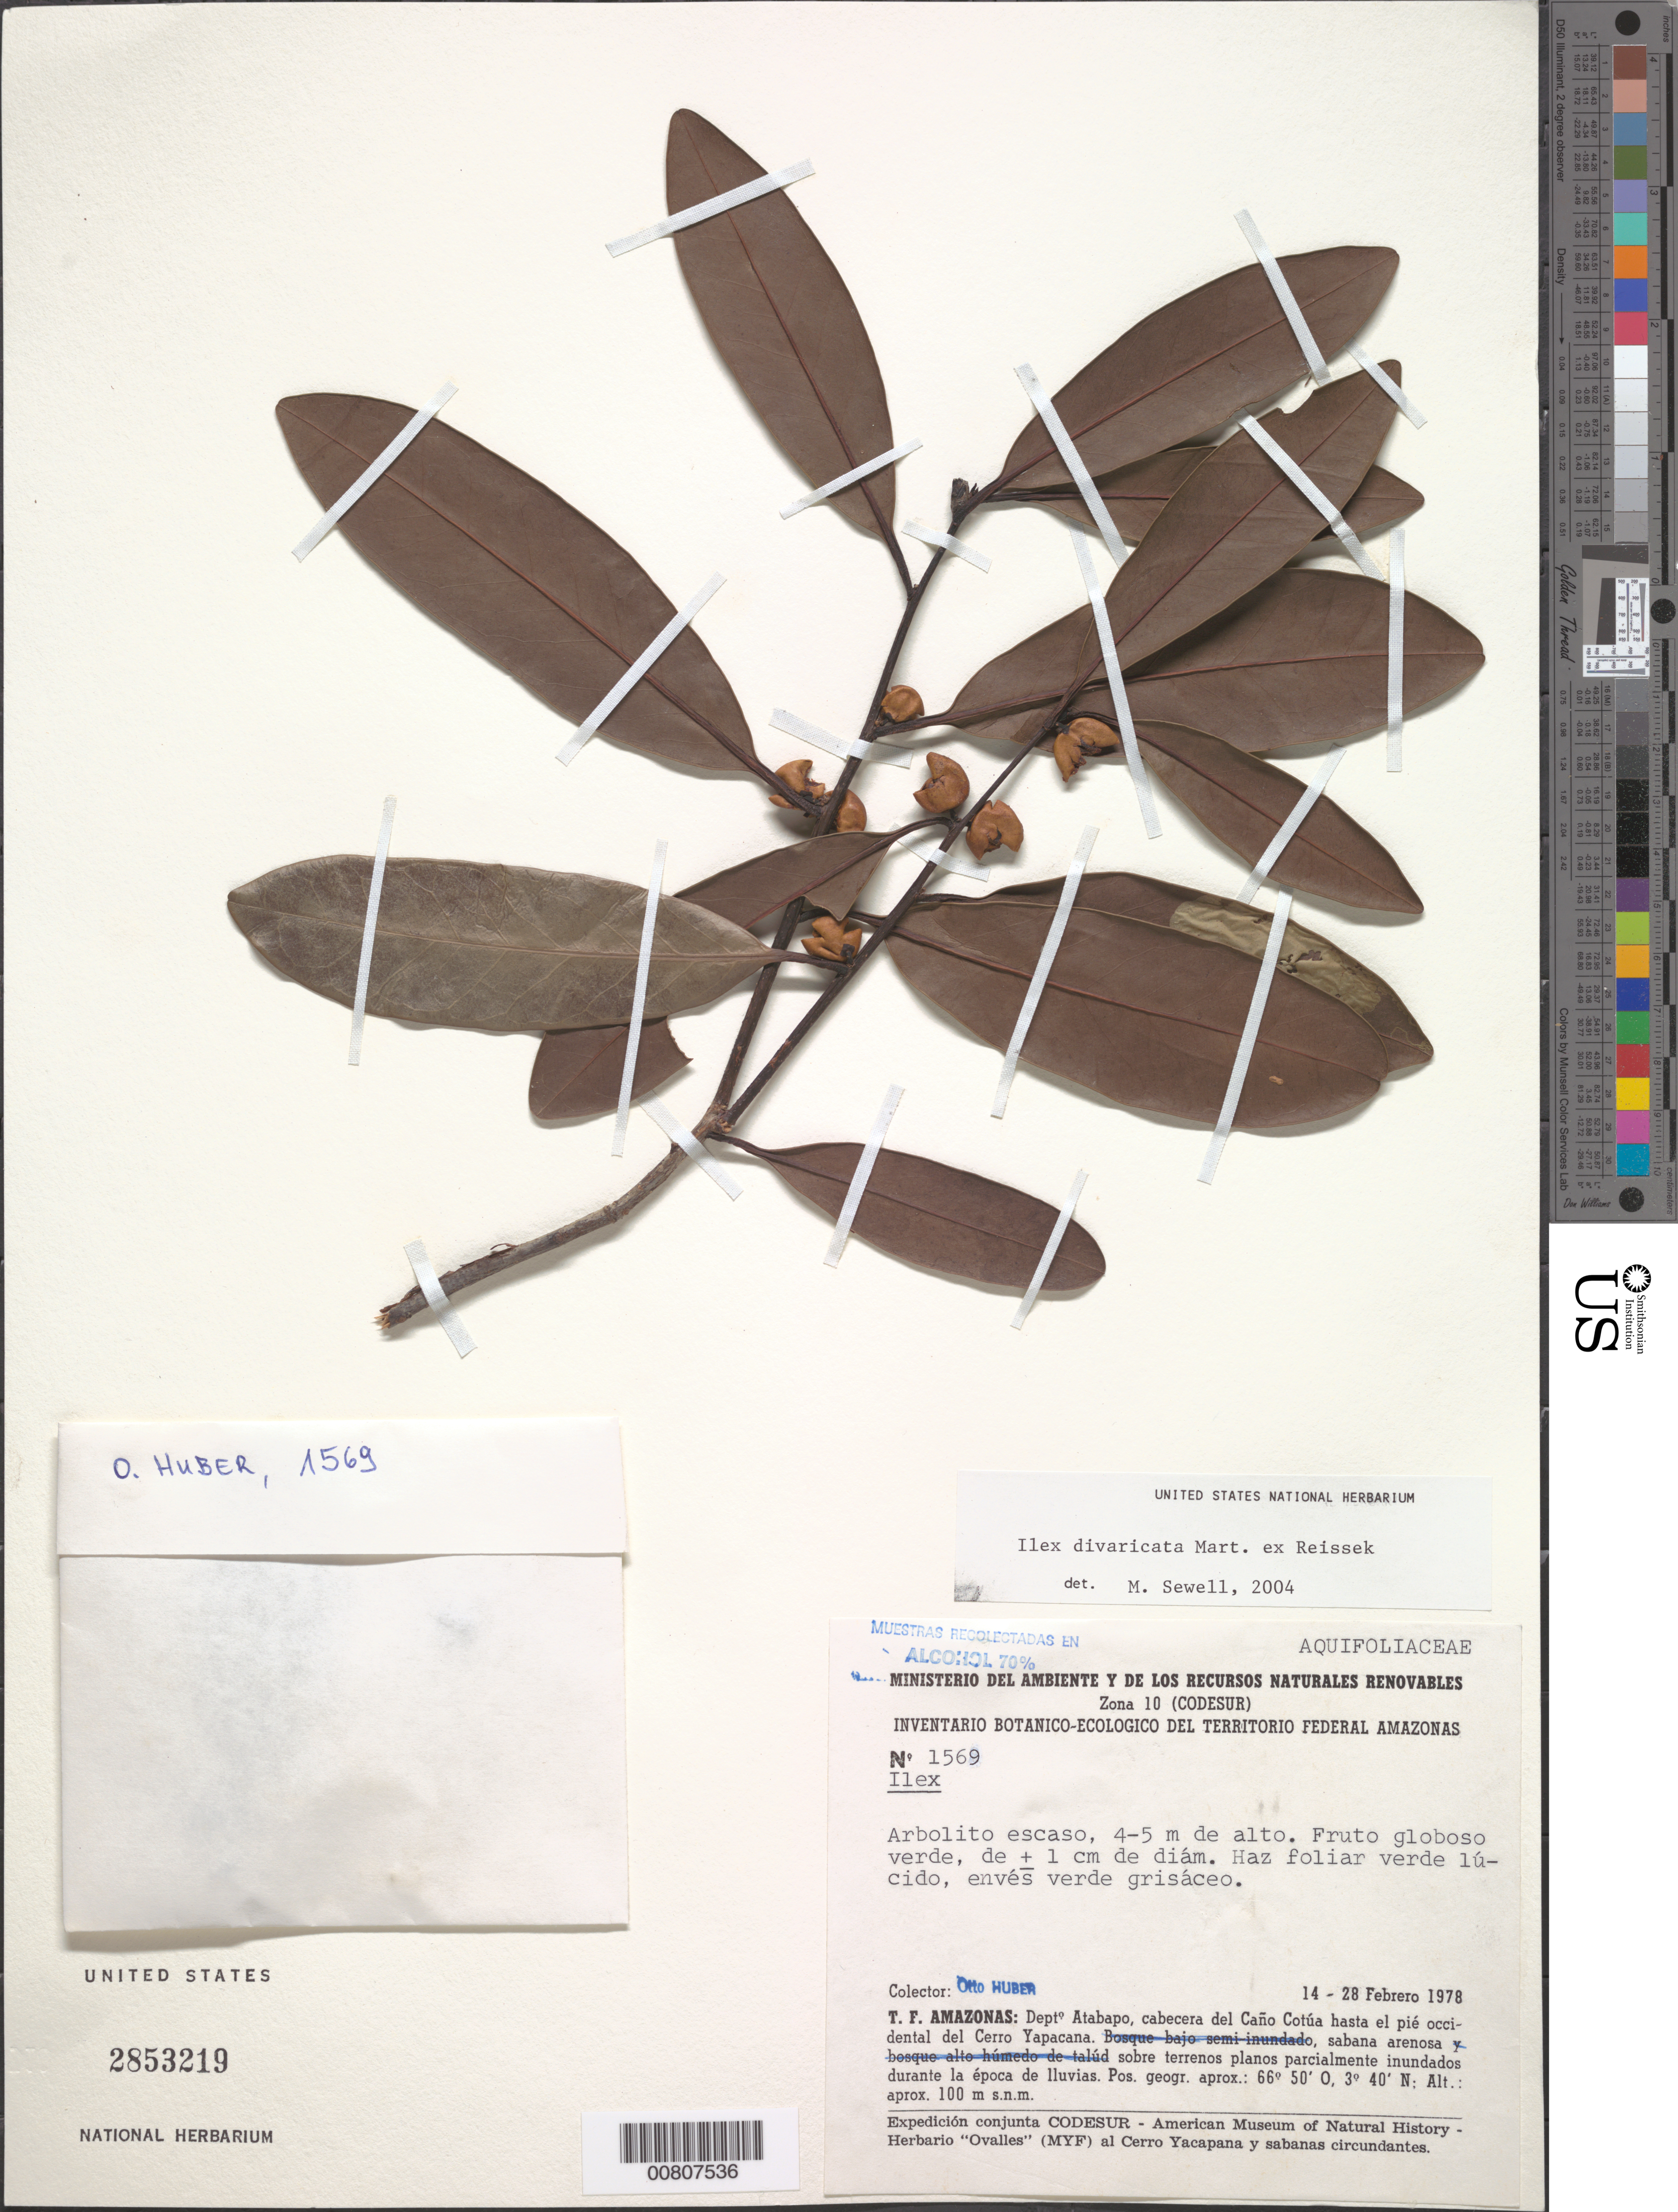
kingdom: Plantae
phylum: Tracheophyta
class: Magnoliopsida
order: Aquifoliales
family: Aquifoliaceae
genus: Ilex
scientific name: Ilex divaricata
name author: Mart. ex Reissek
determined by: Sewell, M.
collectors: O. Huber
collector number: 1569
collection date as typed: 14-Feb-78 to 28-Feb-78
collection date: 1978-02-14/1978-02-28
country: Venezuela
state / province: Amazonas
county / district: Atabapo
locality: Caño Cotúa hasta el pié occidental del Cerro Yapacána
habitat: Sabana arenosa, sobre terrenos planos parcialmente inundados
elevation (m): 100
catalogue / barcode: US 2853219